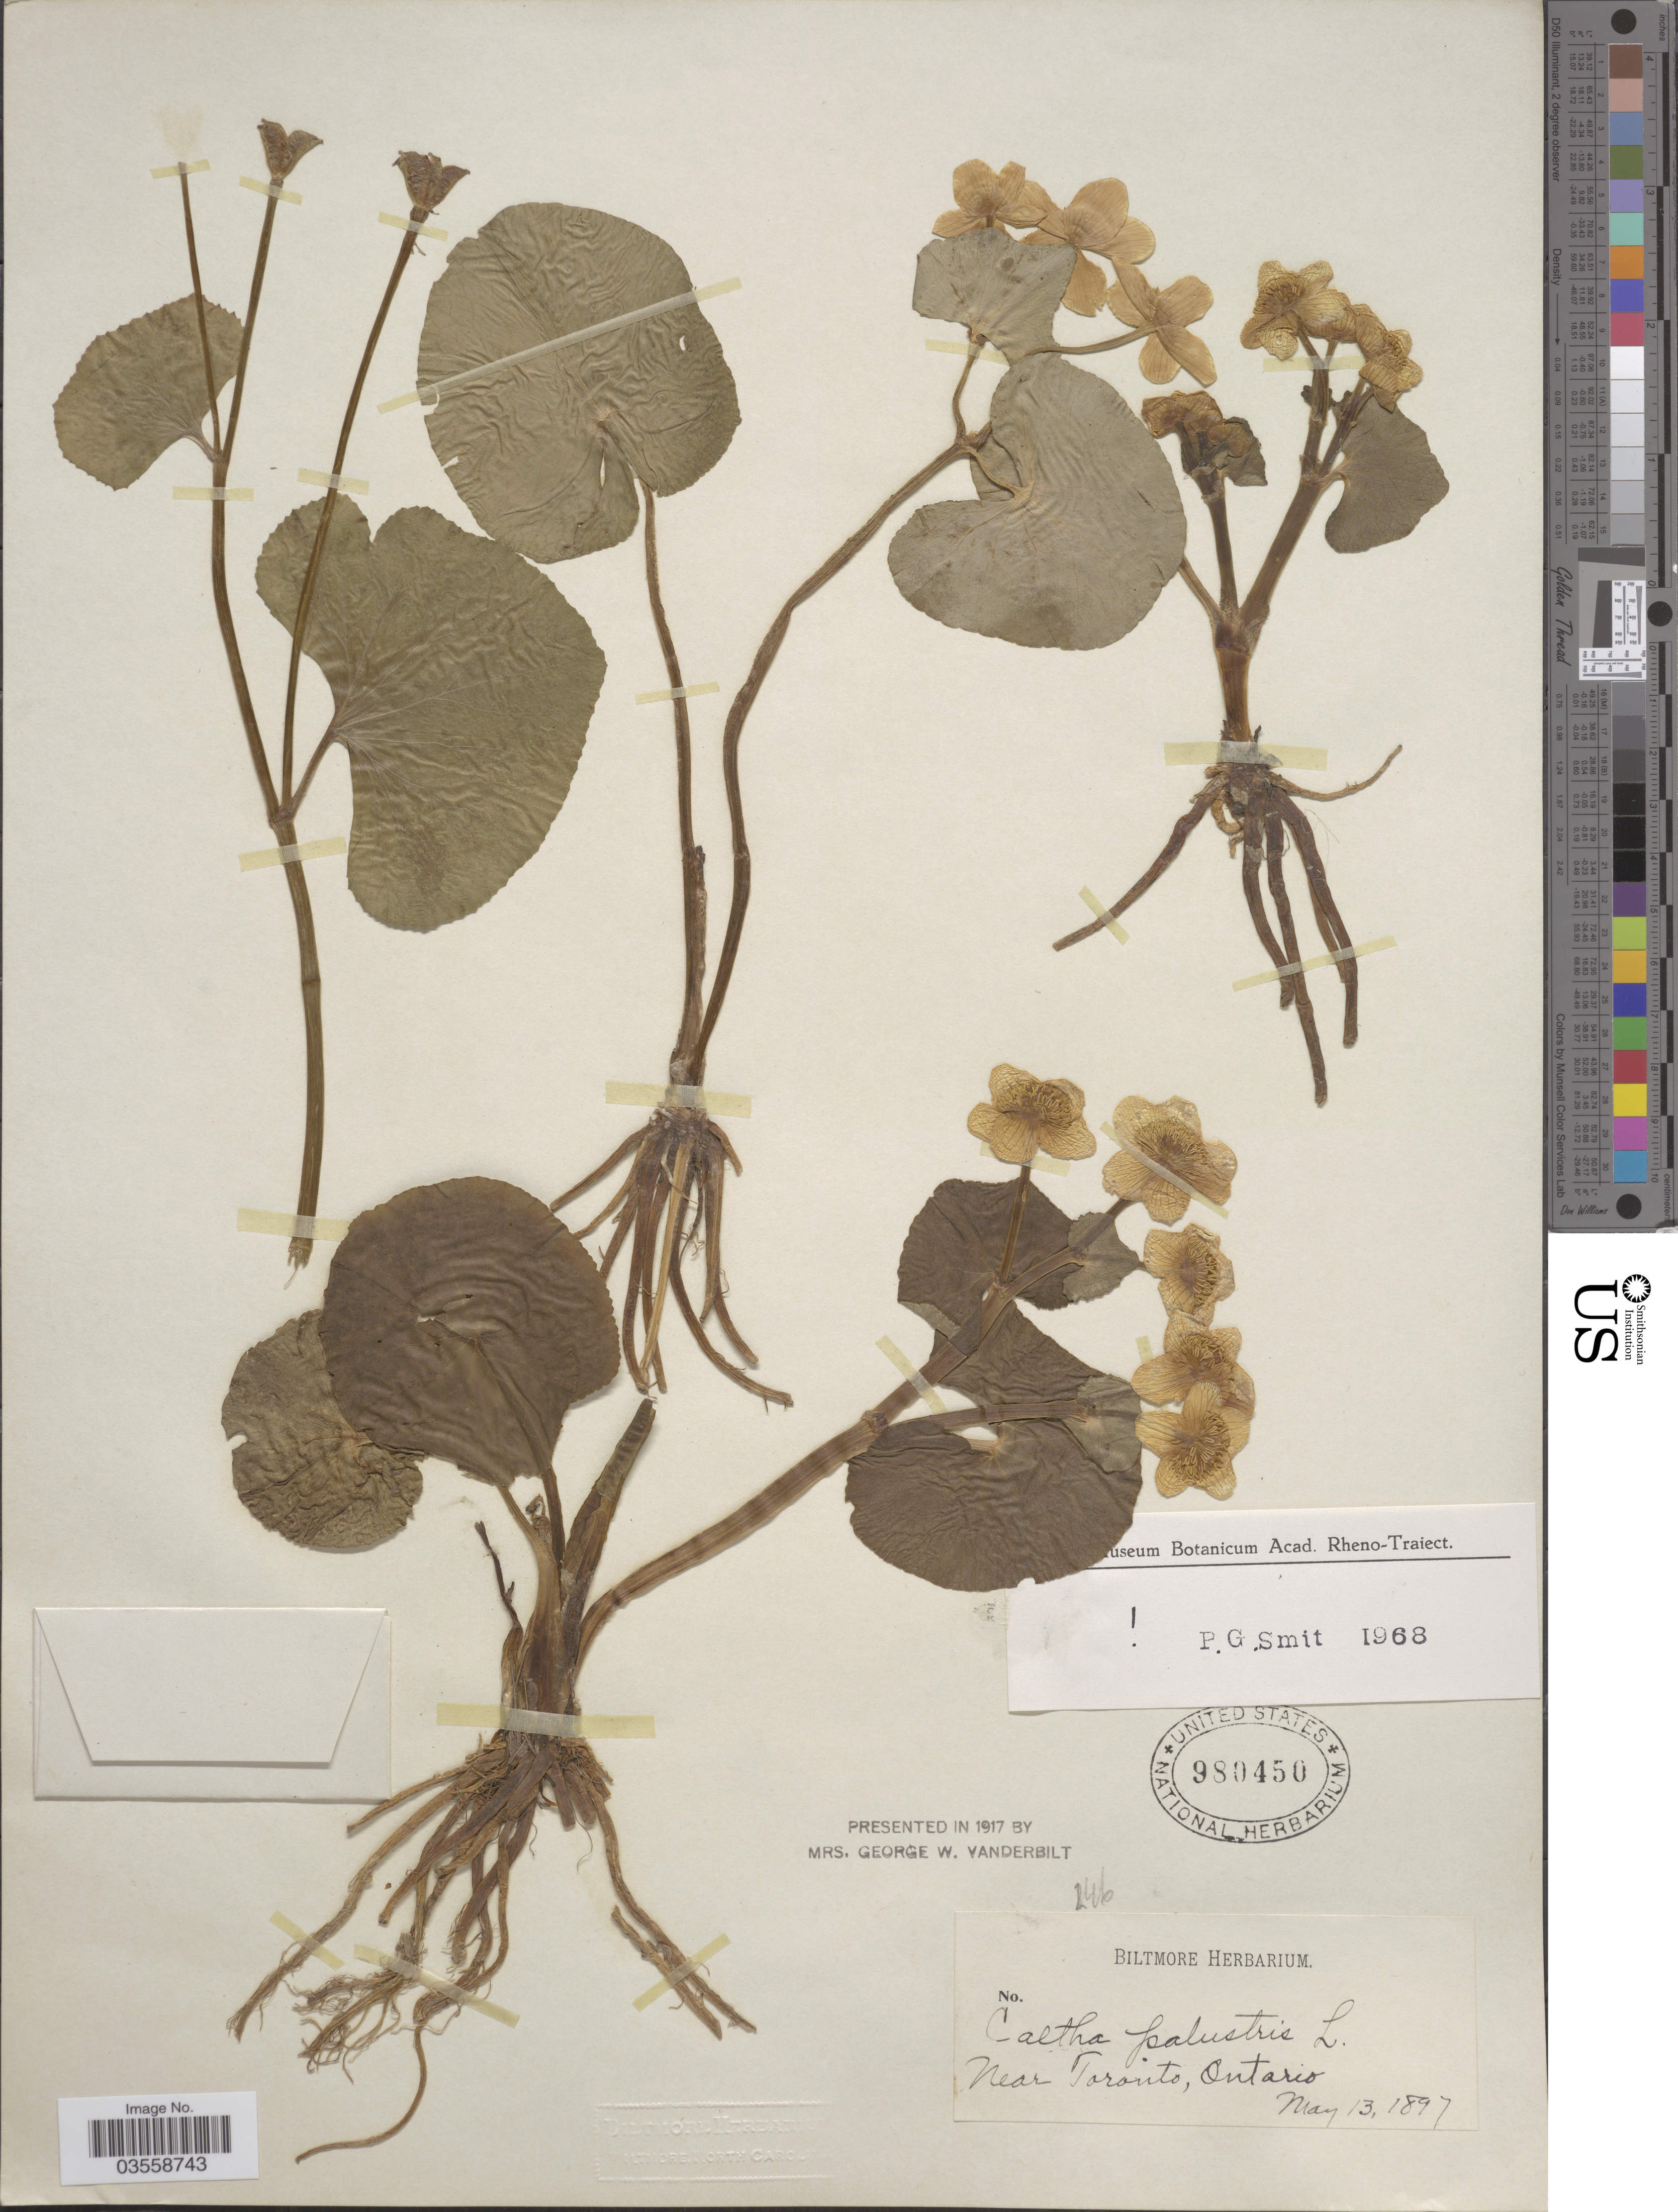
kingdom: Plantae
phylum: Tracheophyta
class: Magnoliopsida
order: Ranunculales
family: Ranunculaceae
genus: Caltha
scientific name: Caltha palustris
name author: L.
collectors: ex herb. Biltmore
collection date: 1897-05-13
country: Canada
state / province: Ontario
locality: Near Toronto.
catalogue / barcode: US 980450